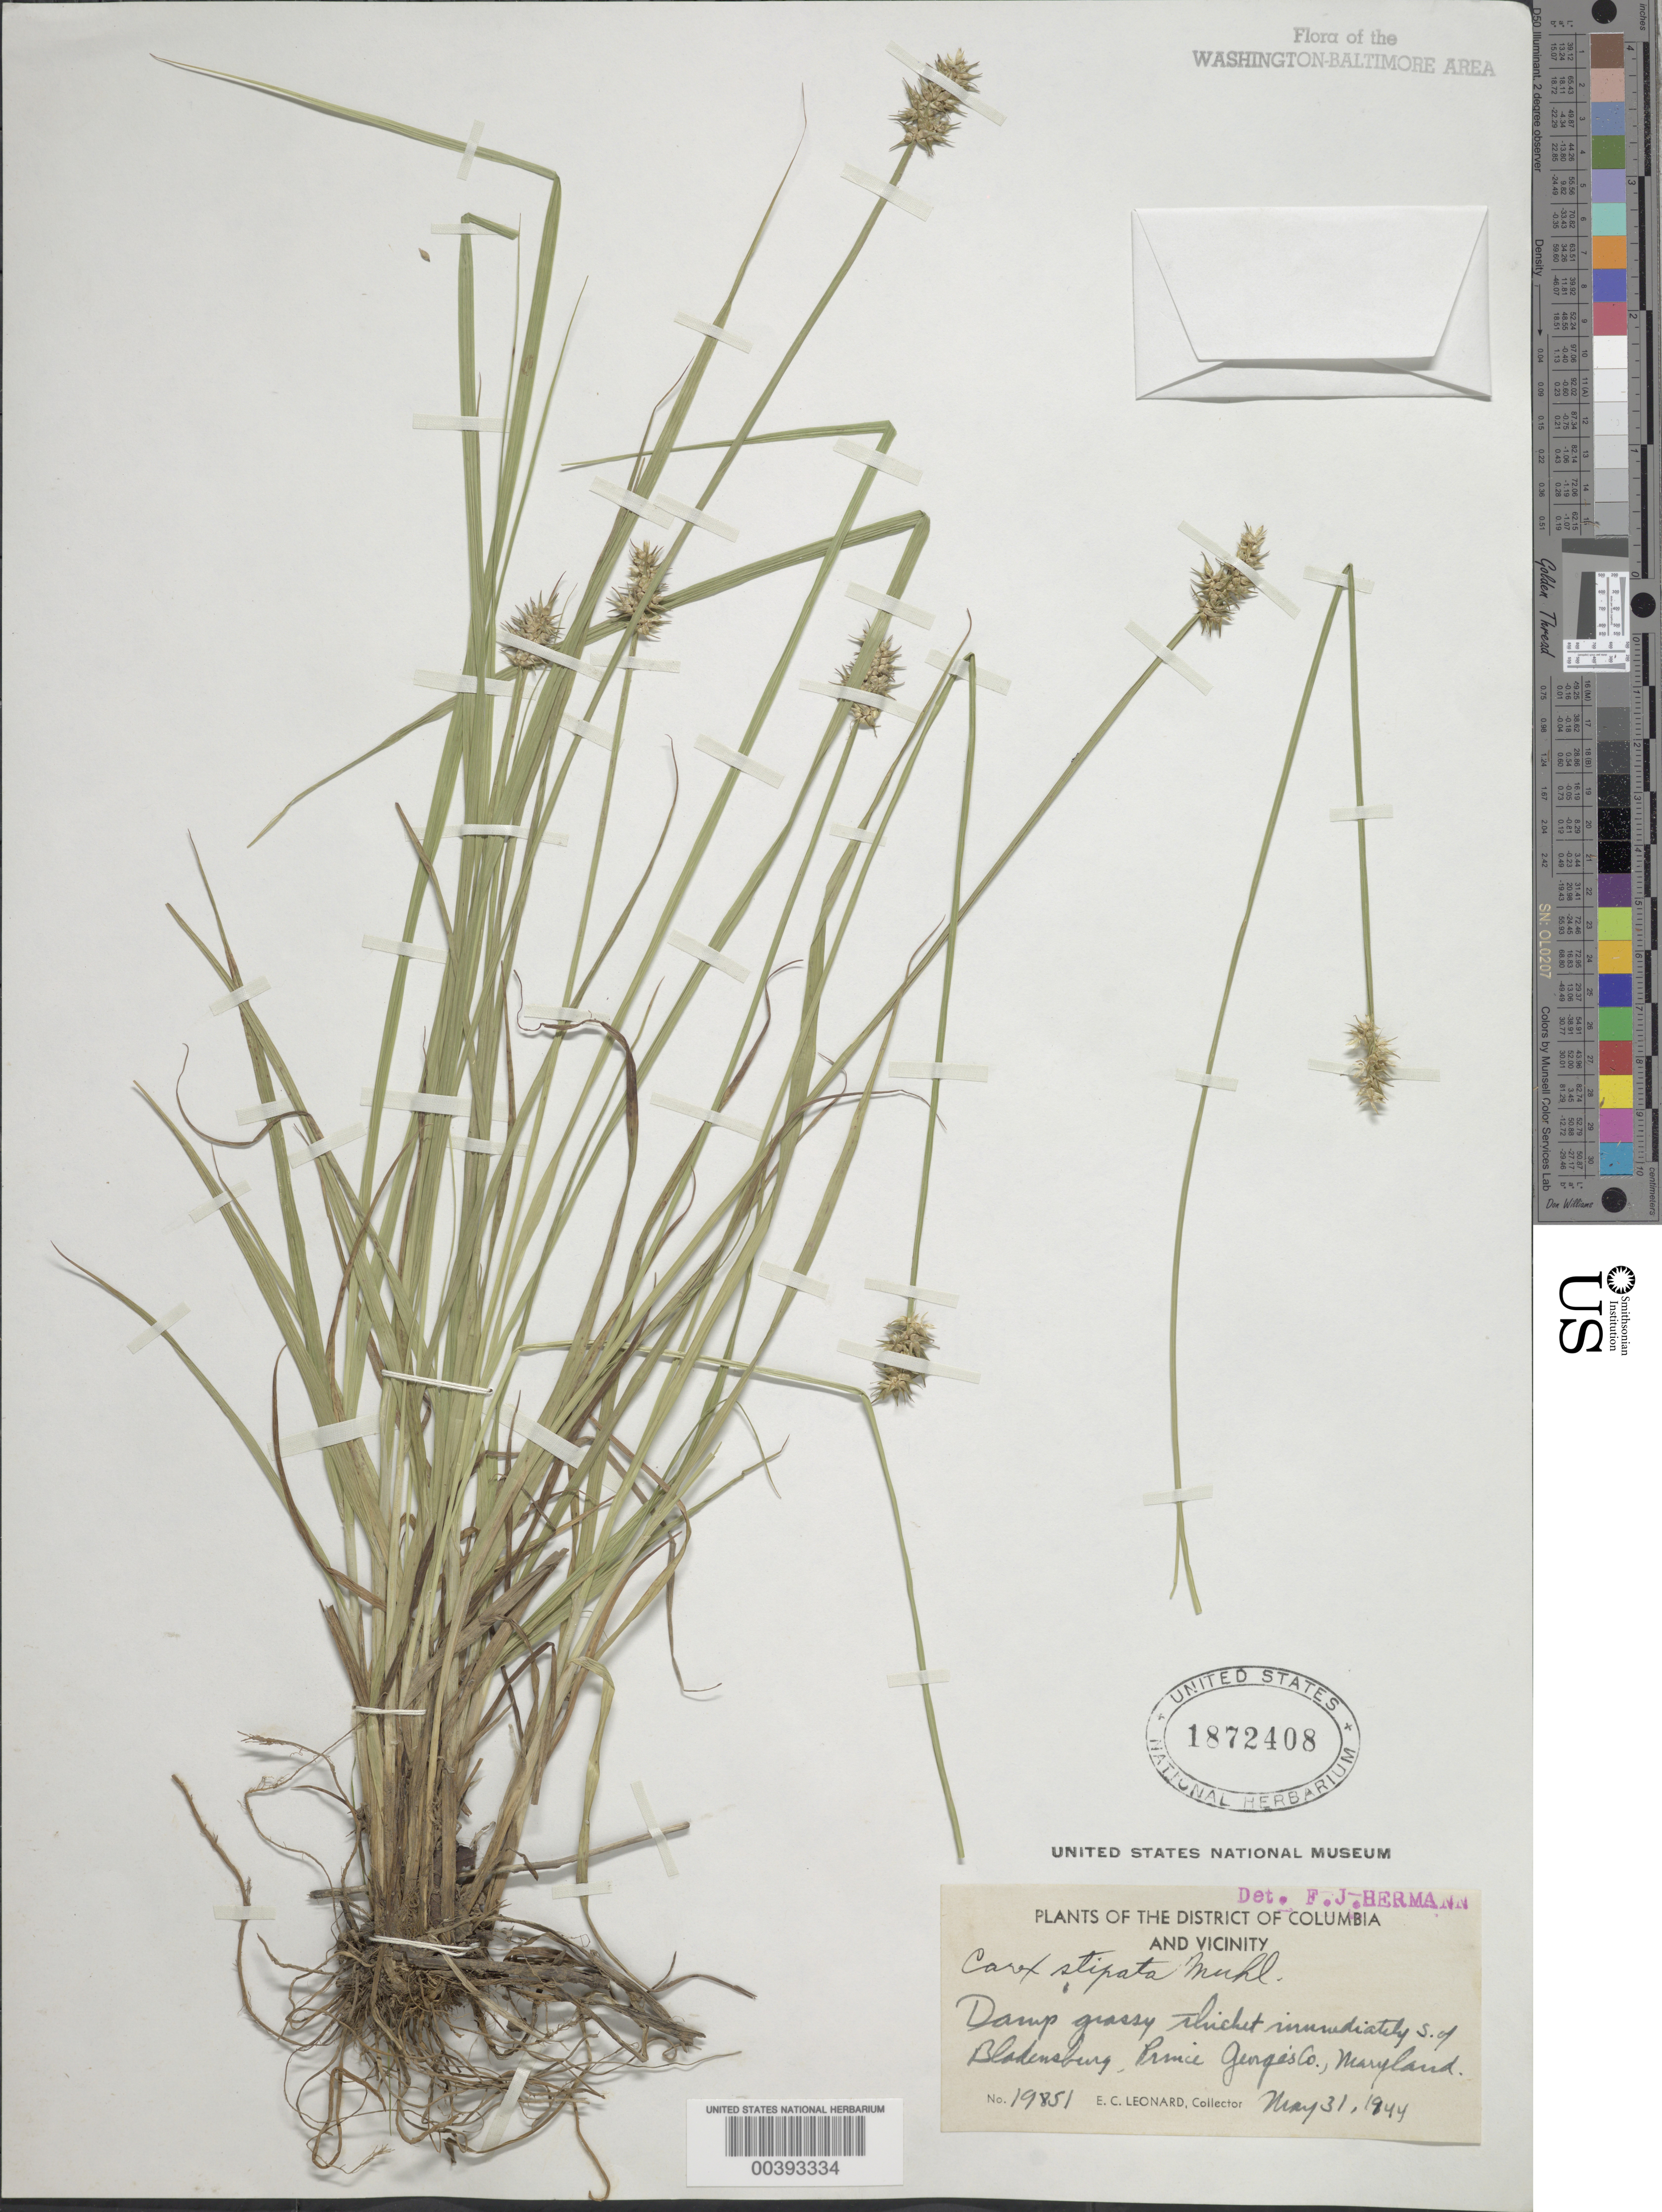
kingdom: Plantae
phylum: Tracheophyta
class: Liliopsida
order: Poales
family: Cyperaceae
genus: Carex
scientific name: Carex stipata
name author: Muhl. ex Willd.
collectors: E. C. Leonard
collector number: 19851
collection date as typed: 31 May 1944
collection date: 1944-05-31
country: United States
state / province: Maryland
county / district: Prince George's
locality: South of Bladensburg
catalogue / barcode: US 1872408